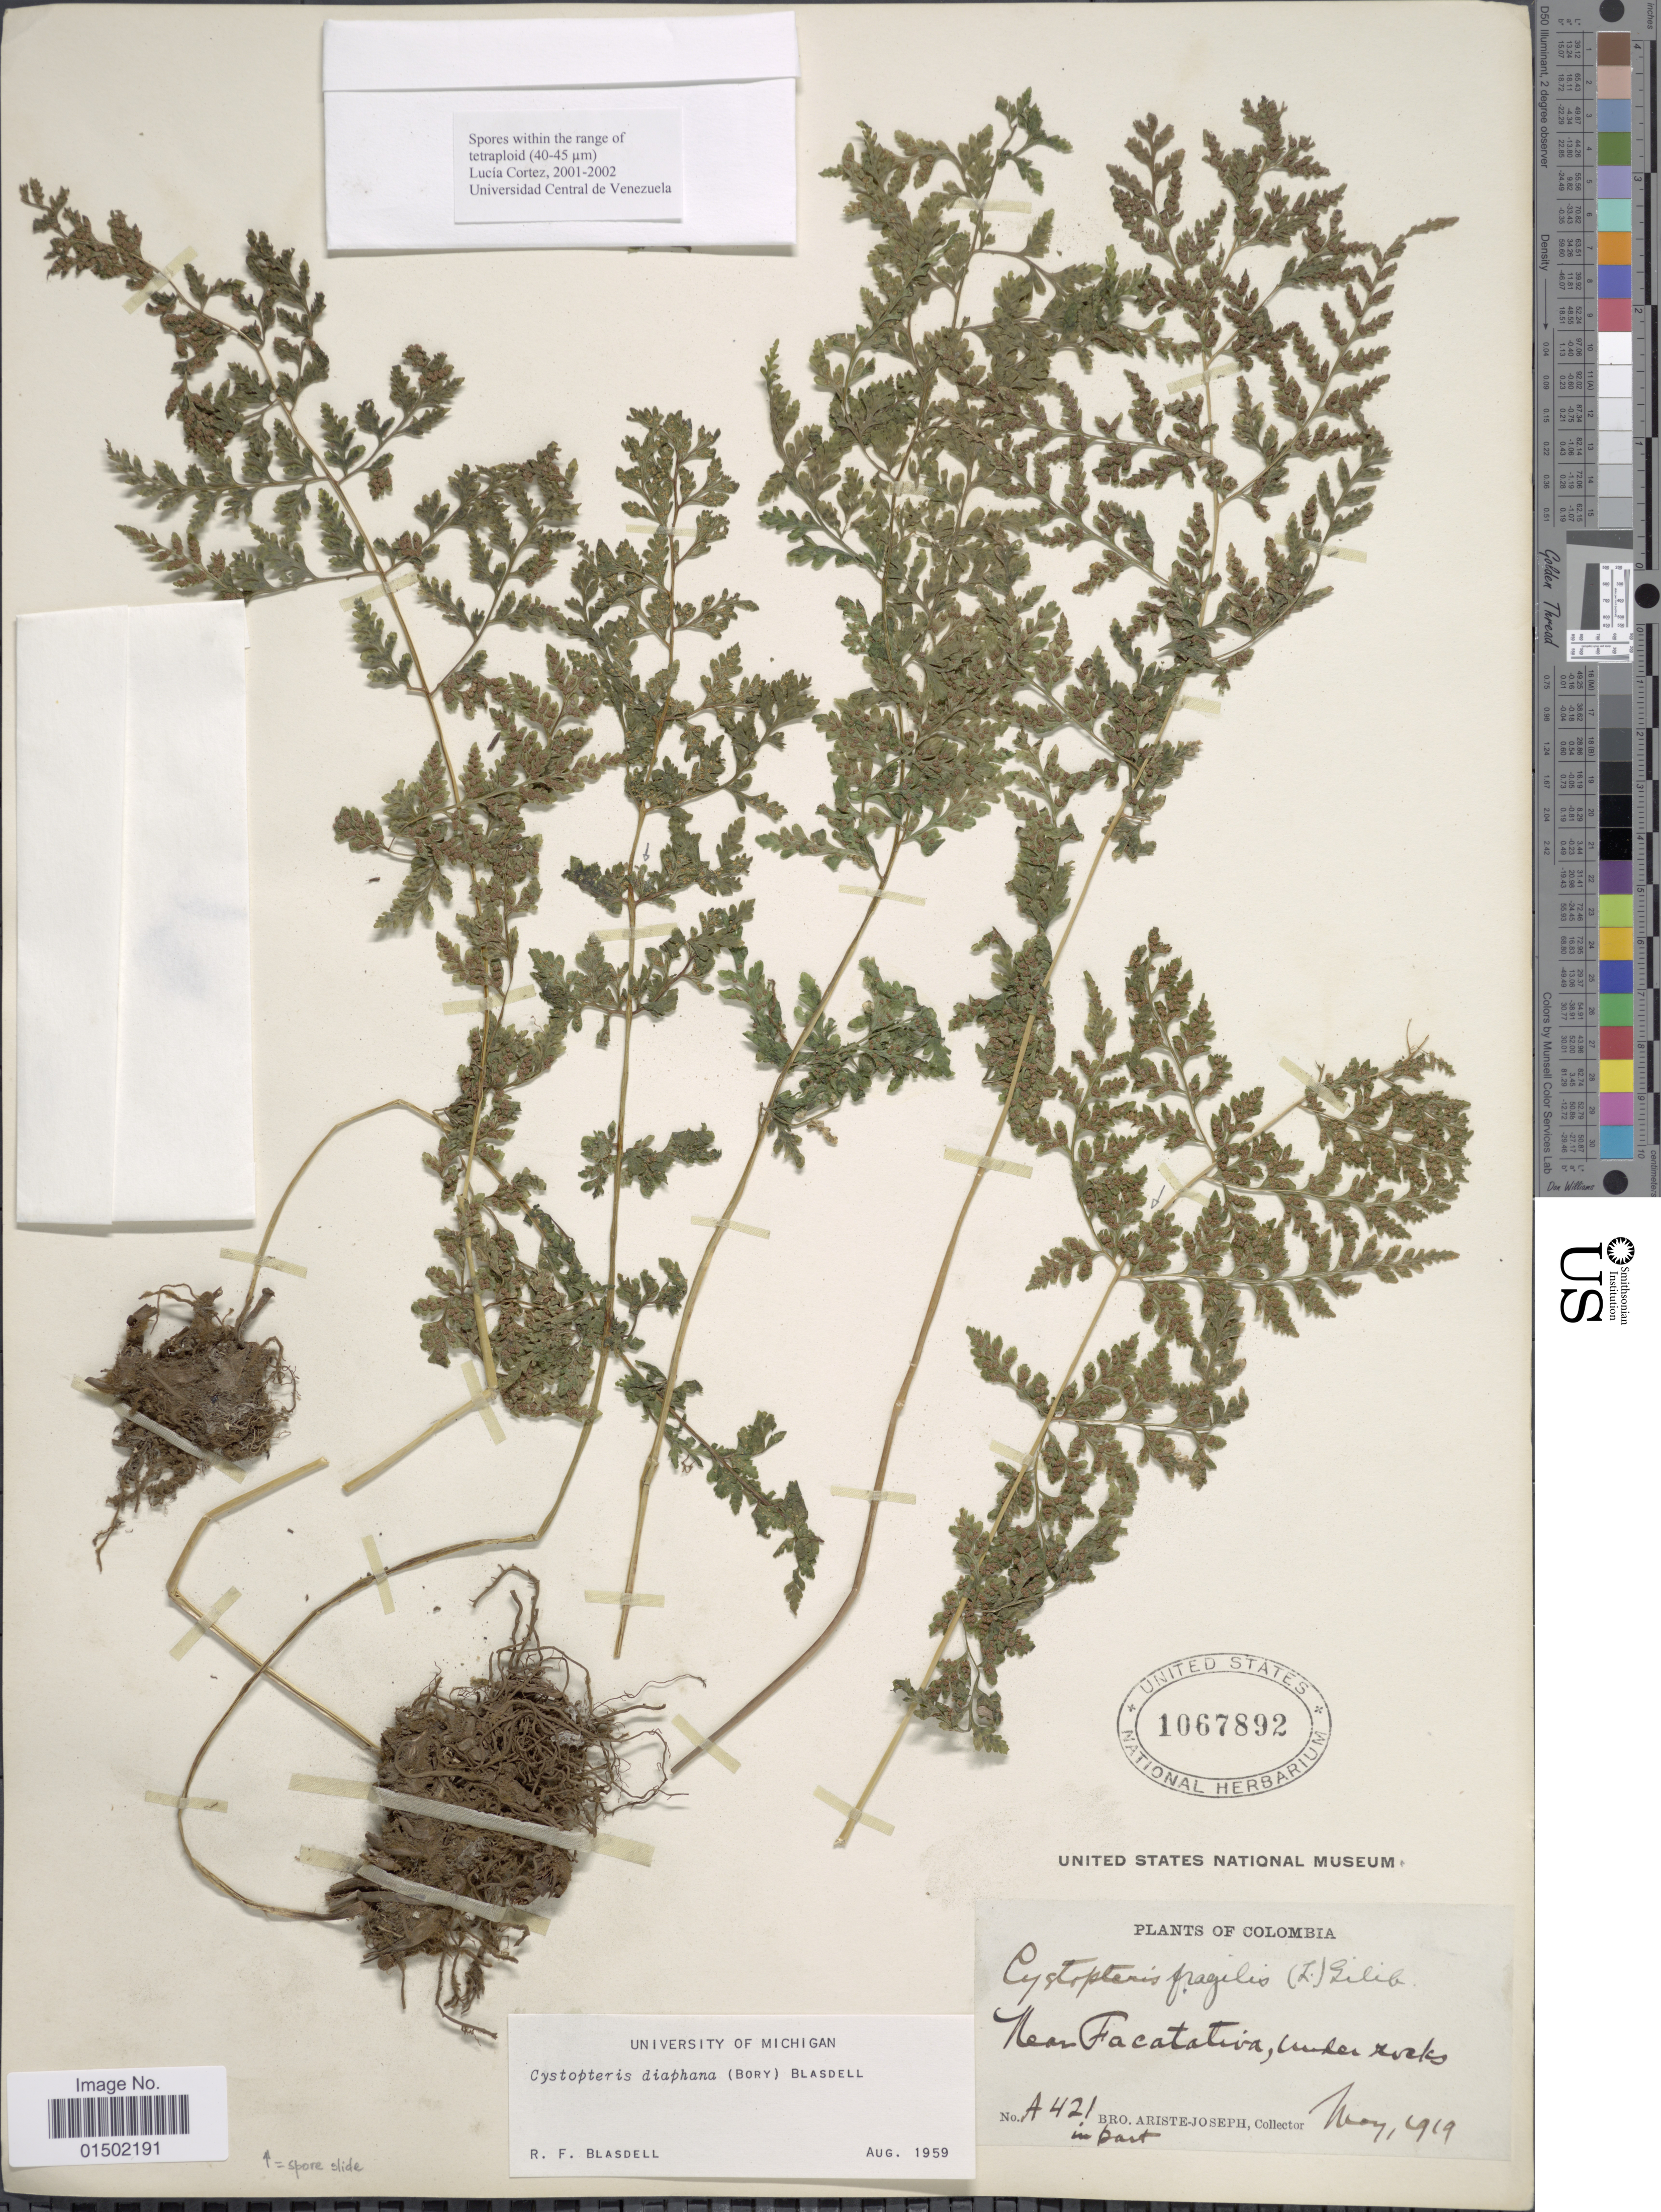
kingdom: Plantae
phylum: Tracheophyta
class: Polypodiopsida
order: Polypodiales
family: Cystopteridaceae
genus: Cystopteris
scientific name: Cystopteris diaphana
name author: (Bory) Blasdell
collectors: Bro. Ariste-Joseph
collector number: A421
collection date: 1919-05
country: Colombia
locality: Near Facatativa, bulder rocks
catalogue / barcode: US 1067892